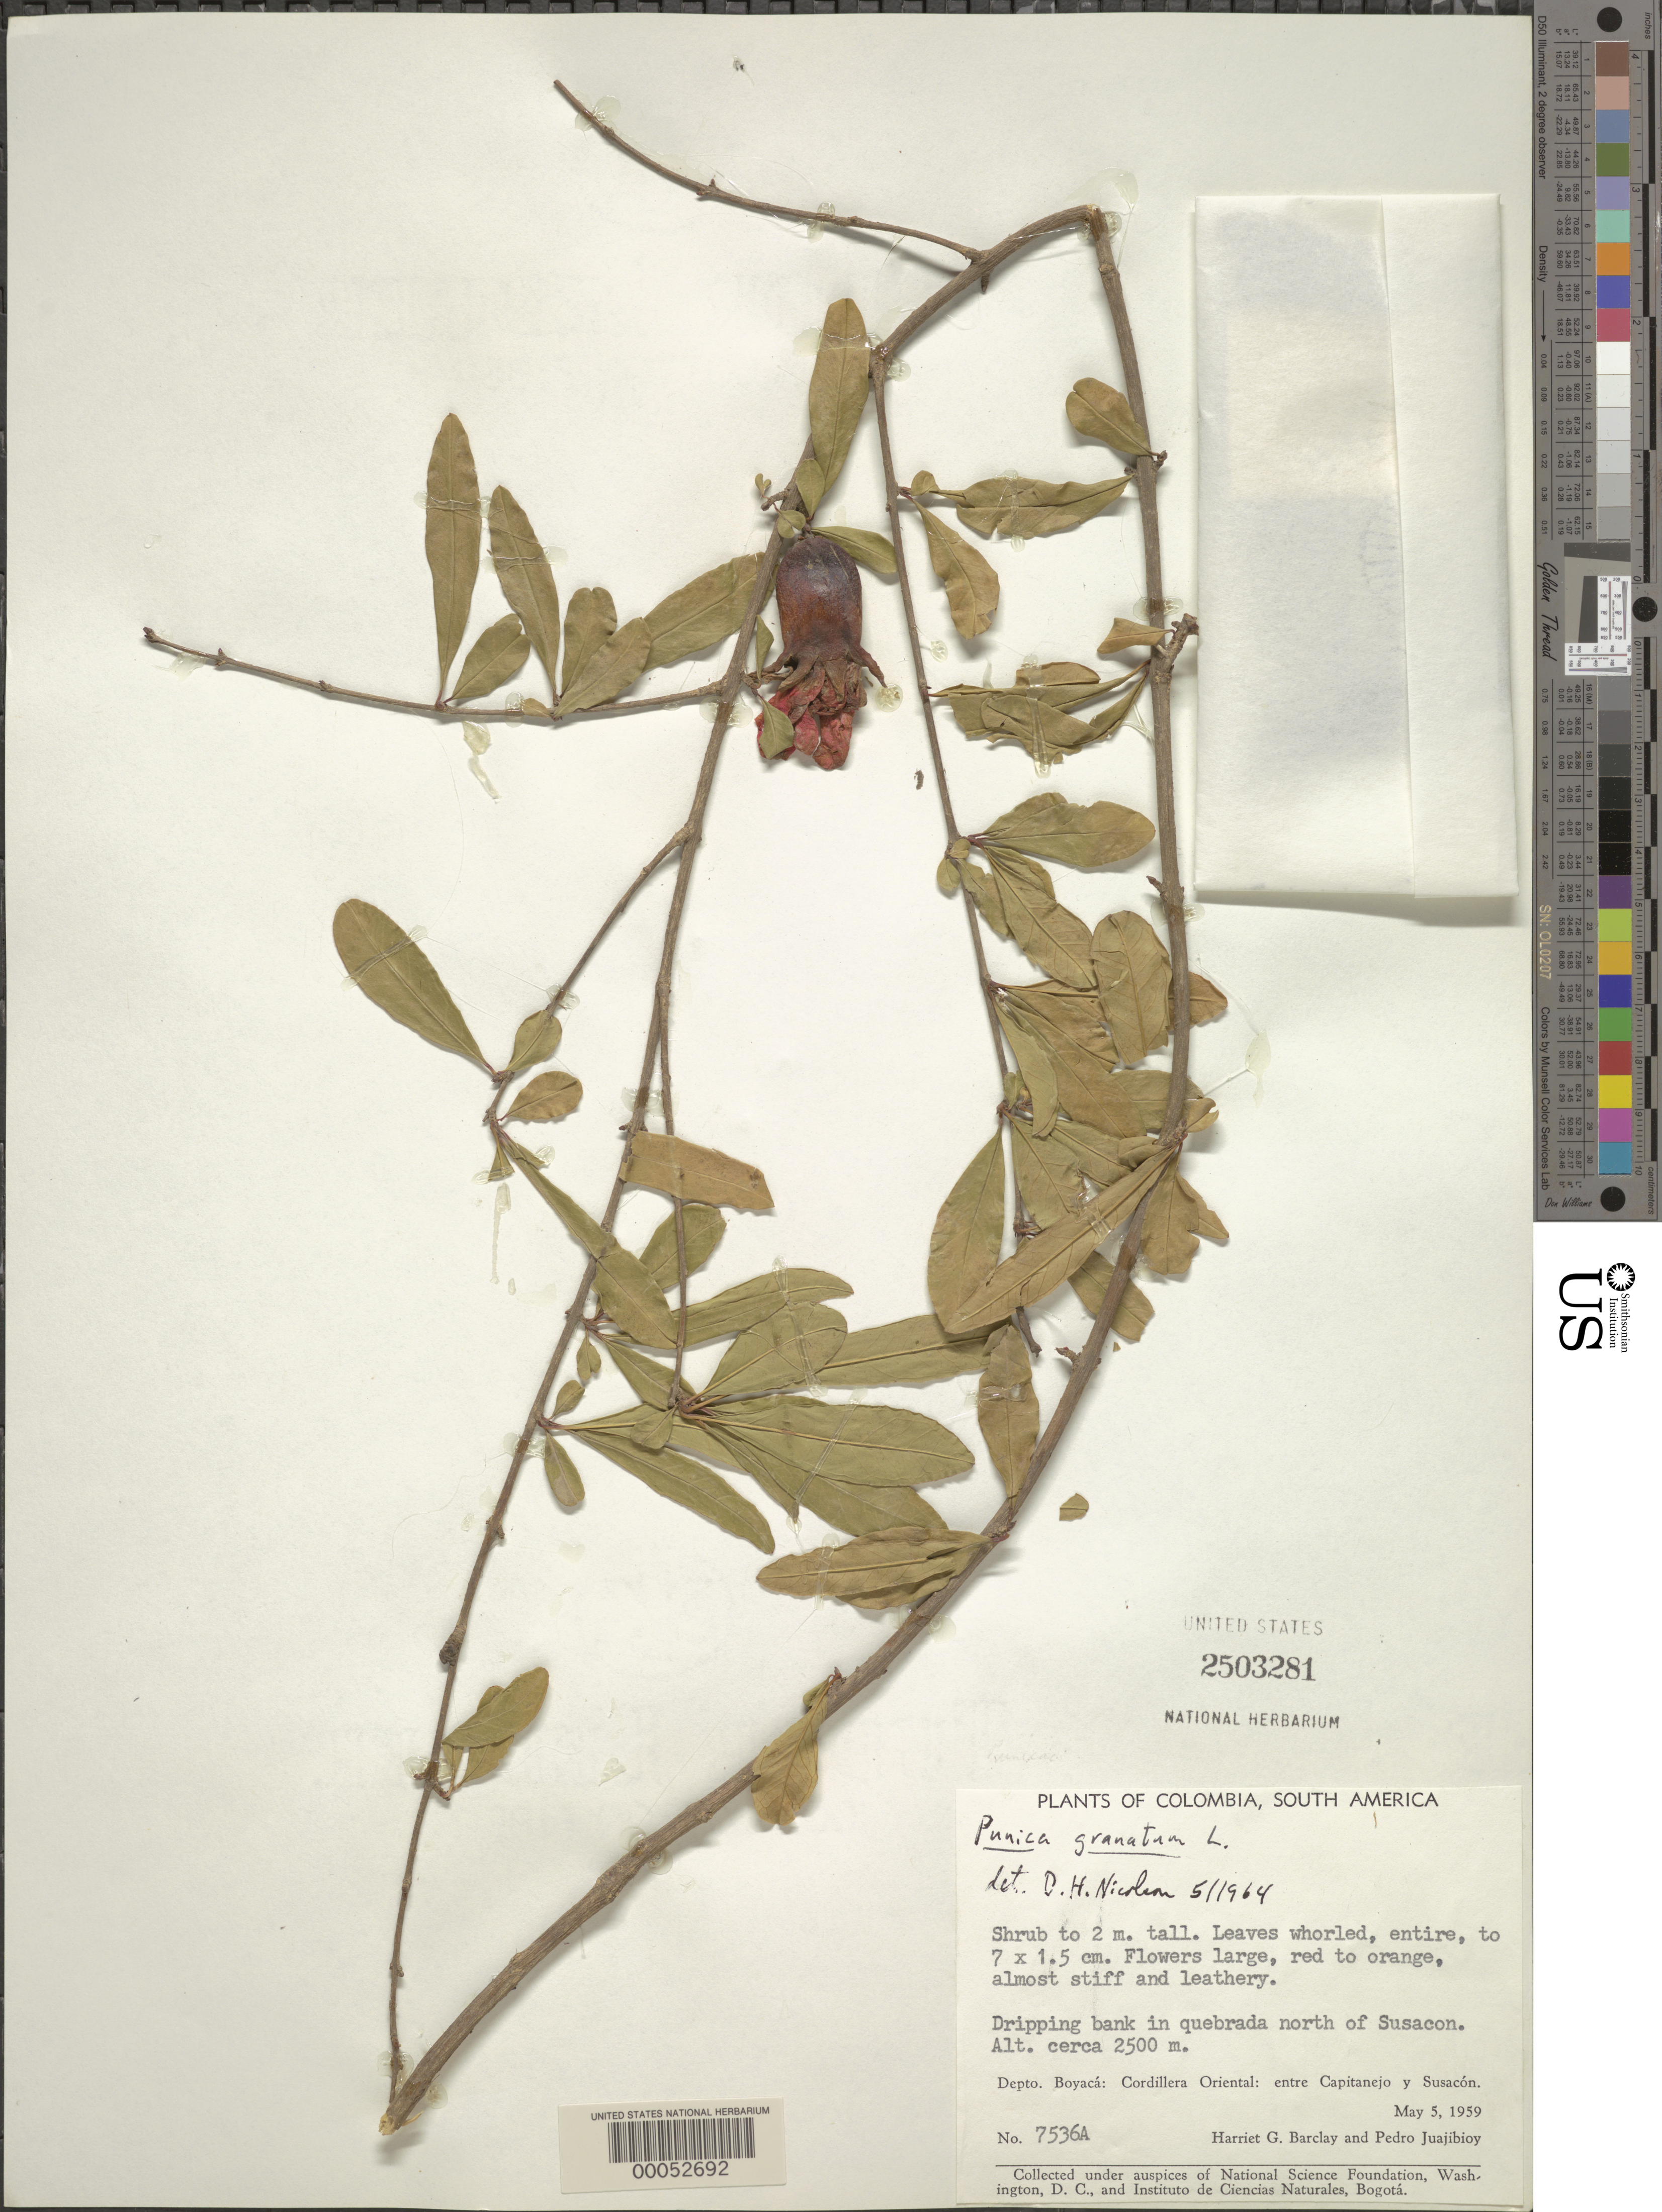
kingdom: Plantae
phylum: Tracheophyta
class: Magnoliopsida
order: Myrtales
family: Lythraceae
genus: Punica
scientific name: Punica granatum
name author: L.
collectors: H. G. Barclay & P. Juajibioy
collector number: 7536a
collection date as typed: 05 May 1959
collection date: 1959-05-05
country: Colombia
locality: Quebrada N of Susacon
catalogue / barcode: US 2503281